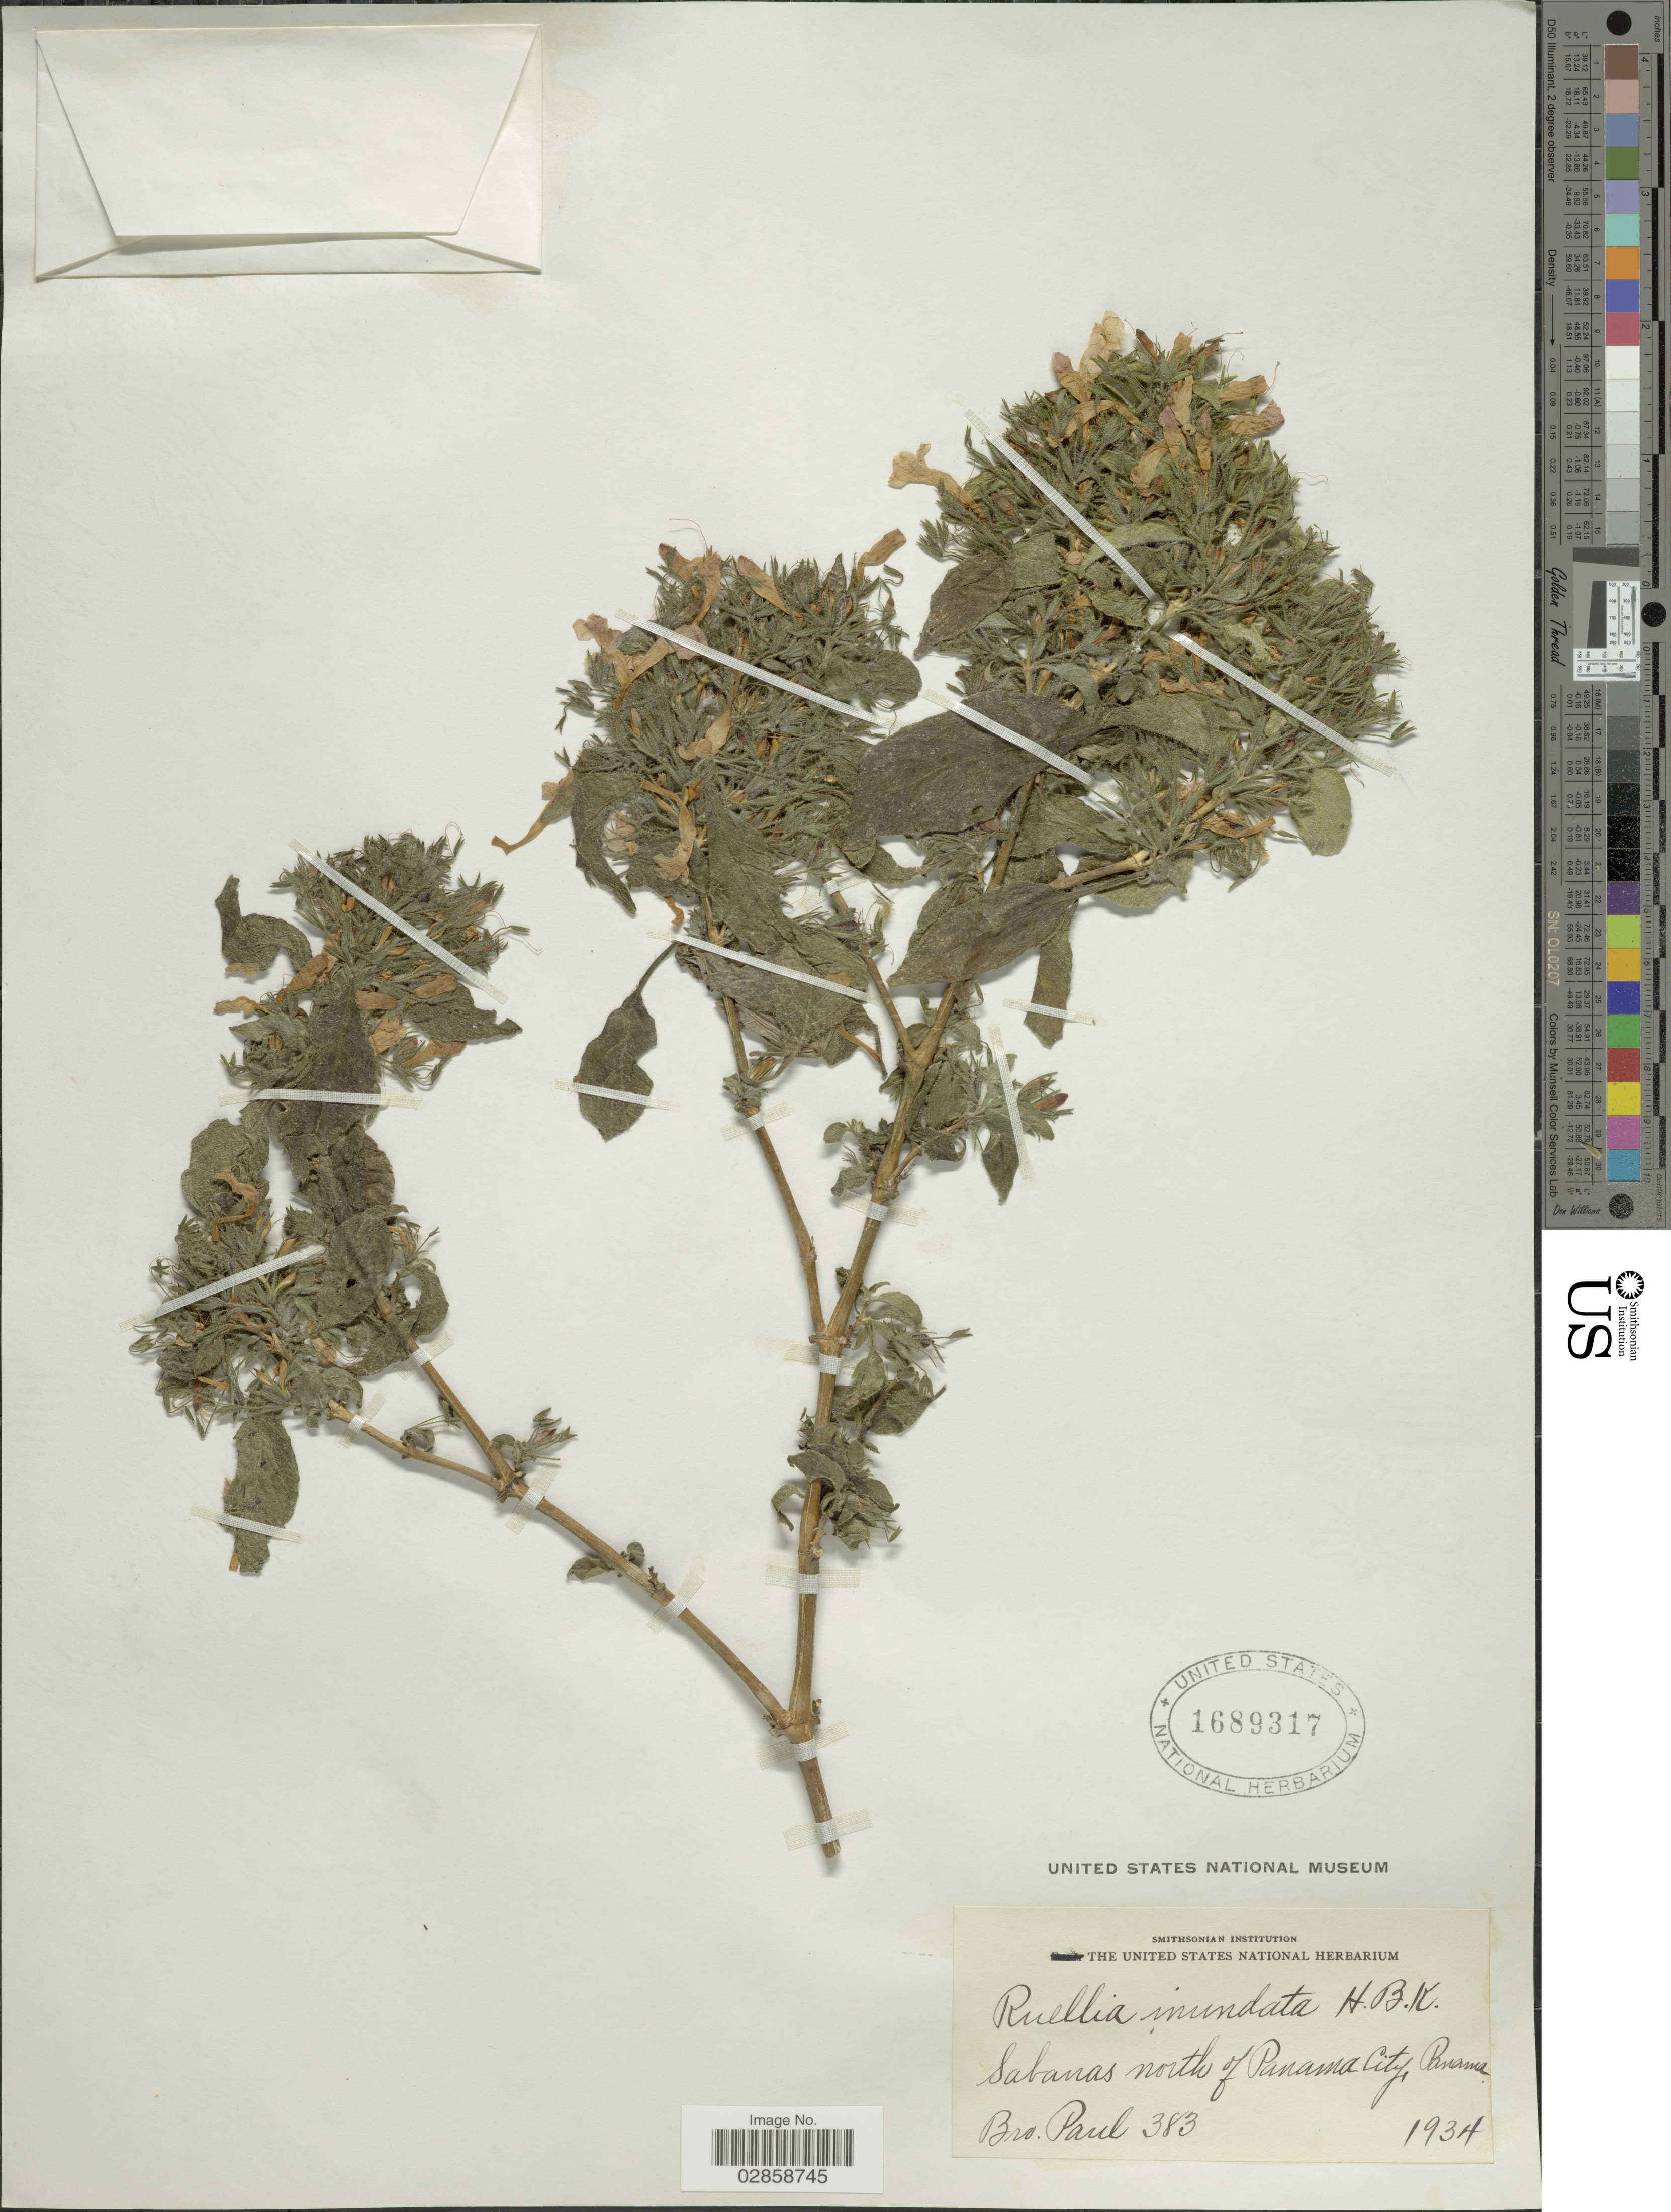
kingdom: Plantae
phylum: Tracheophyta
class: Magnoliopsida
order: Lamiales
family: Acanthaceae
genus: Ruellia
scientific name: Ruellia inundata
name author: Kunth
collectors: B. Paul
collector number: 383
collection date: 1934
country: Panama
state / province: Panamá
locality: Sabanas north of Panama City.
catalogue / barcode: US 1689317